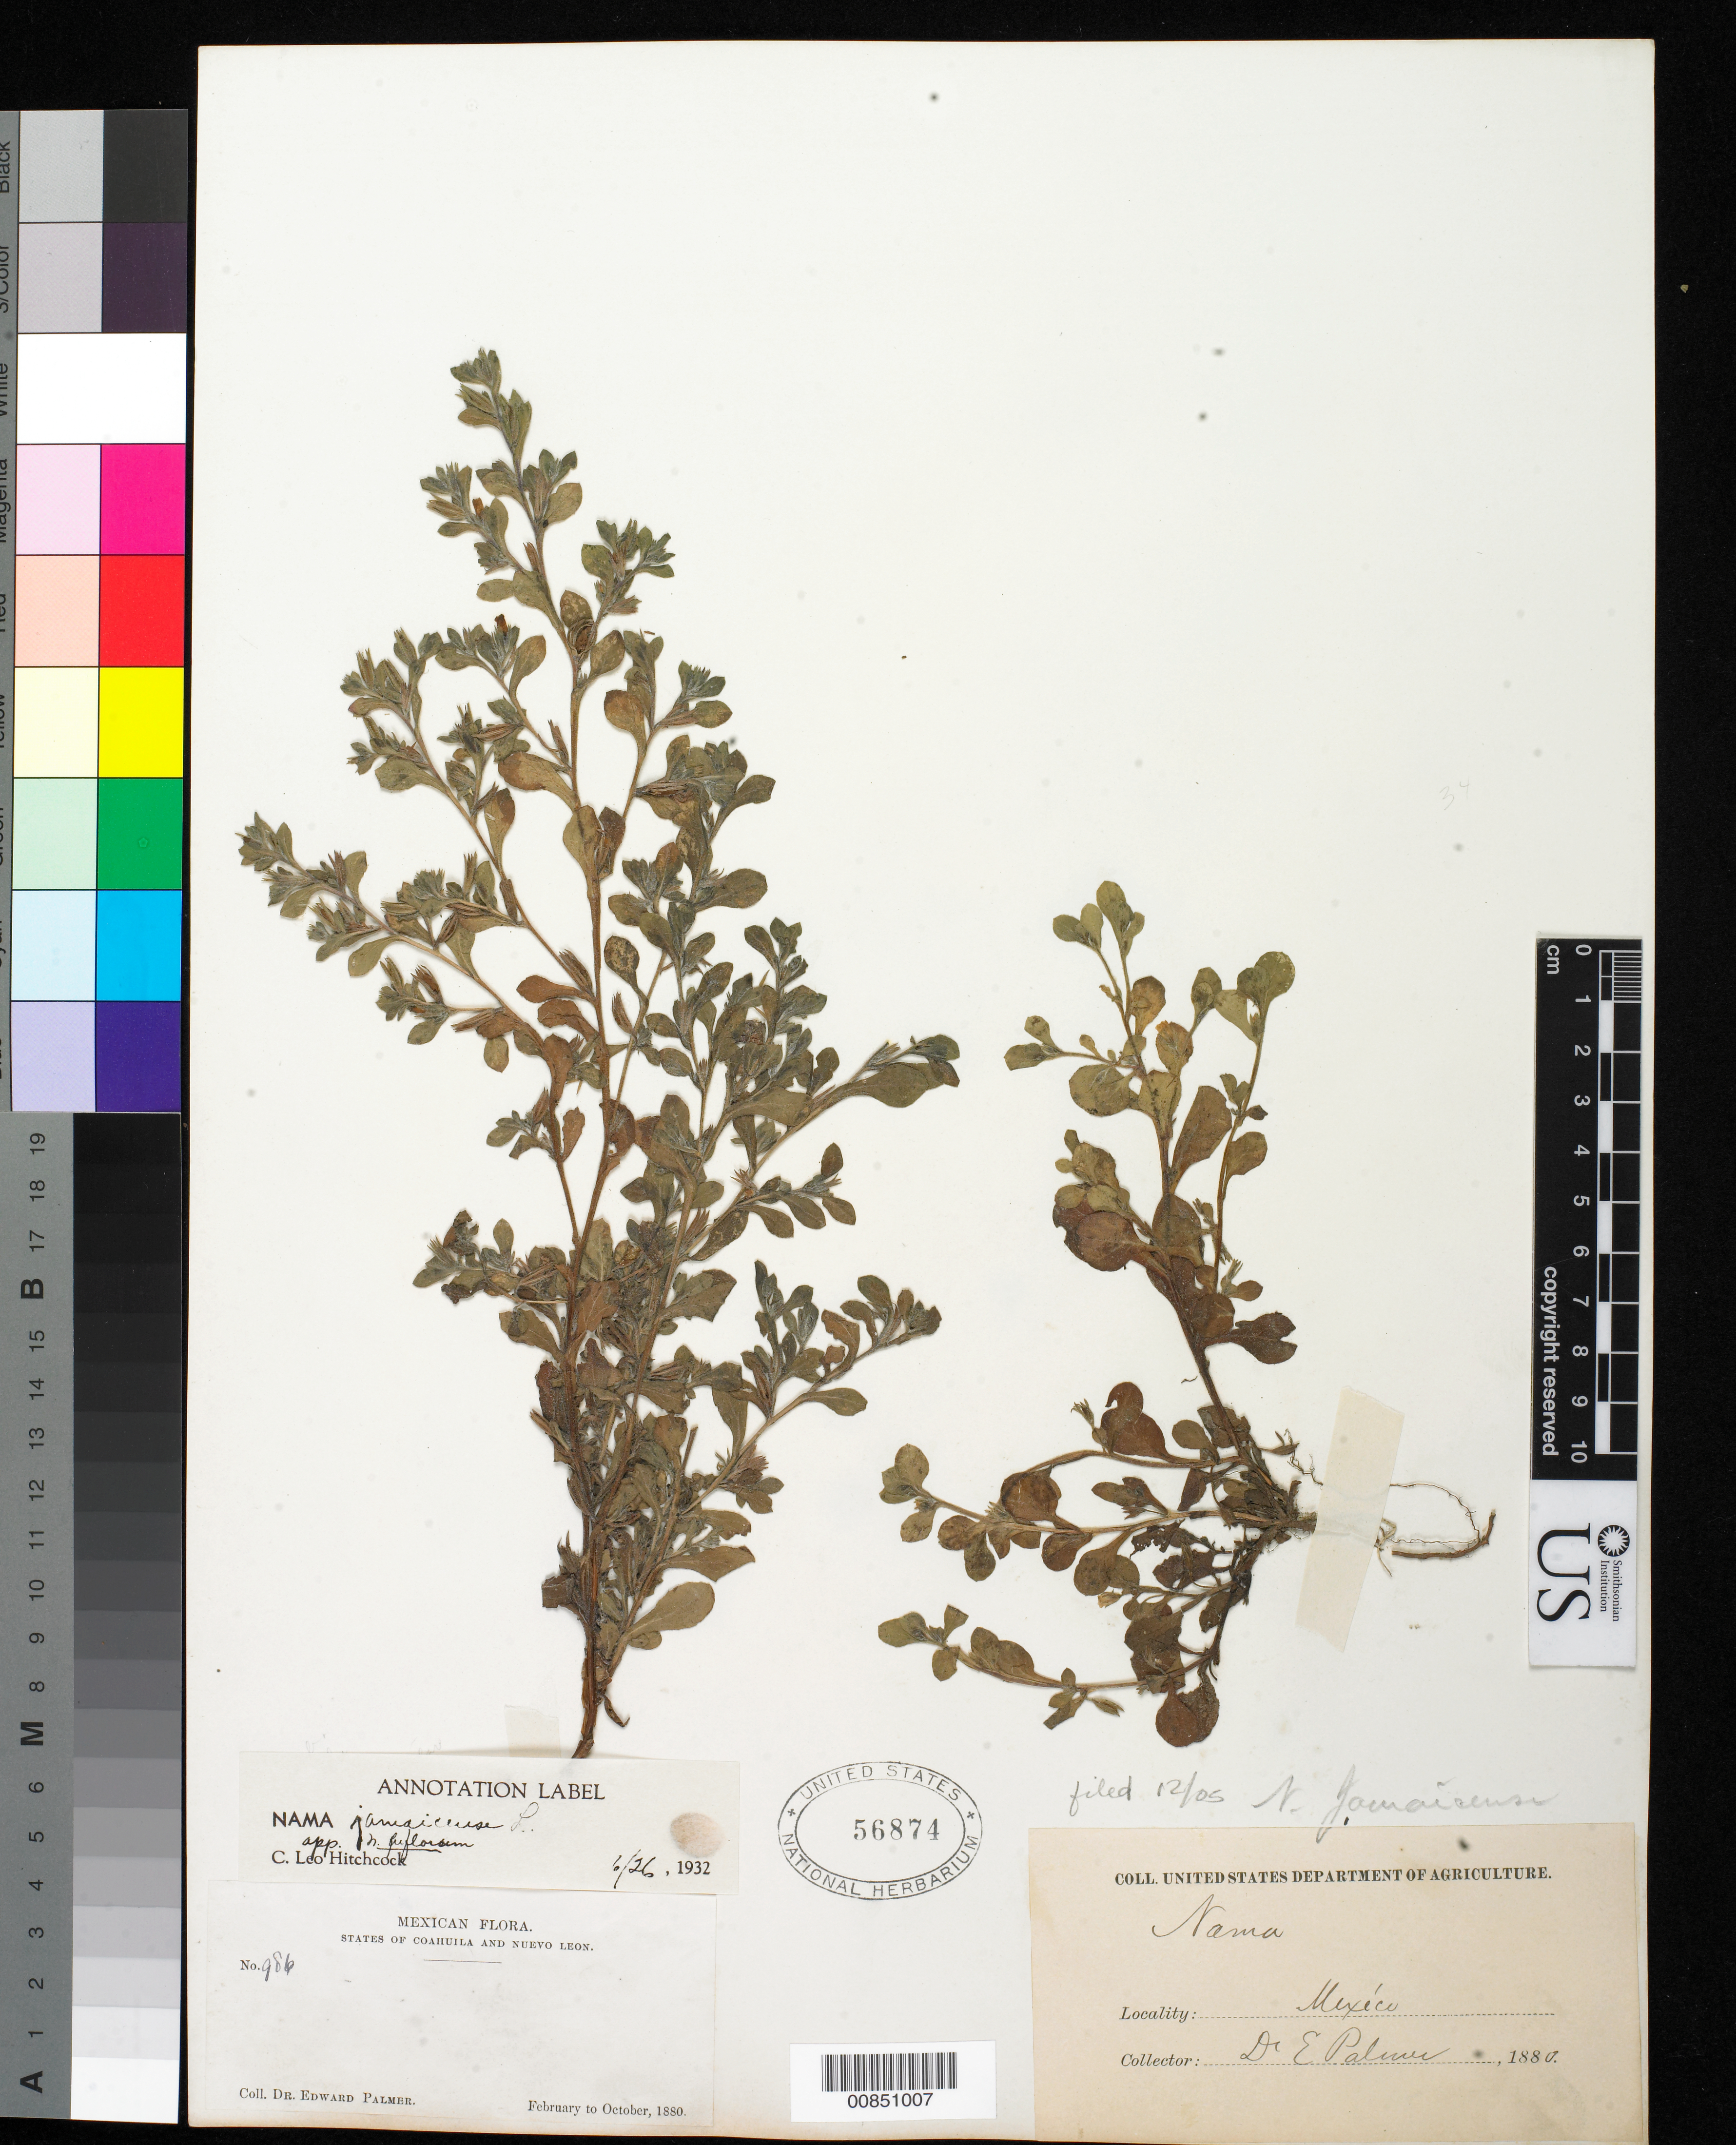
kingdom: Plantae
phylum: Tracheophyta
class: Magnoliopsida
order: Boraginales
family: Namaceae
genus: Nama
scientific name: Nama jamaicensis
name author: L.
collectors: E. Palmer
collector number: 986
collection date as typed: Feb 1880 to -- Oct 1880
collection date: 1880-02/1880-10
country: Mexico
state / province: Coahuila / Nuevo León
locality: States of Coahuila and Nuevo León.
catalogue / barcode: US 56874